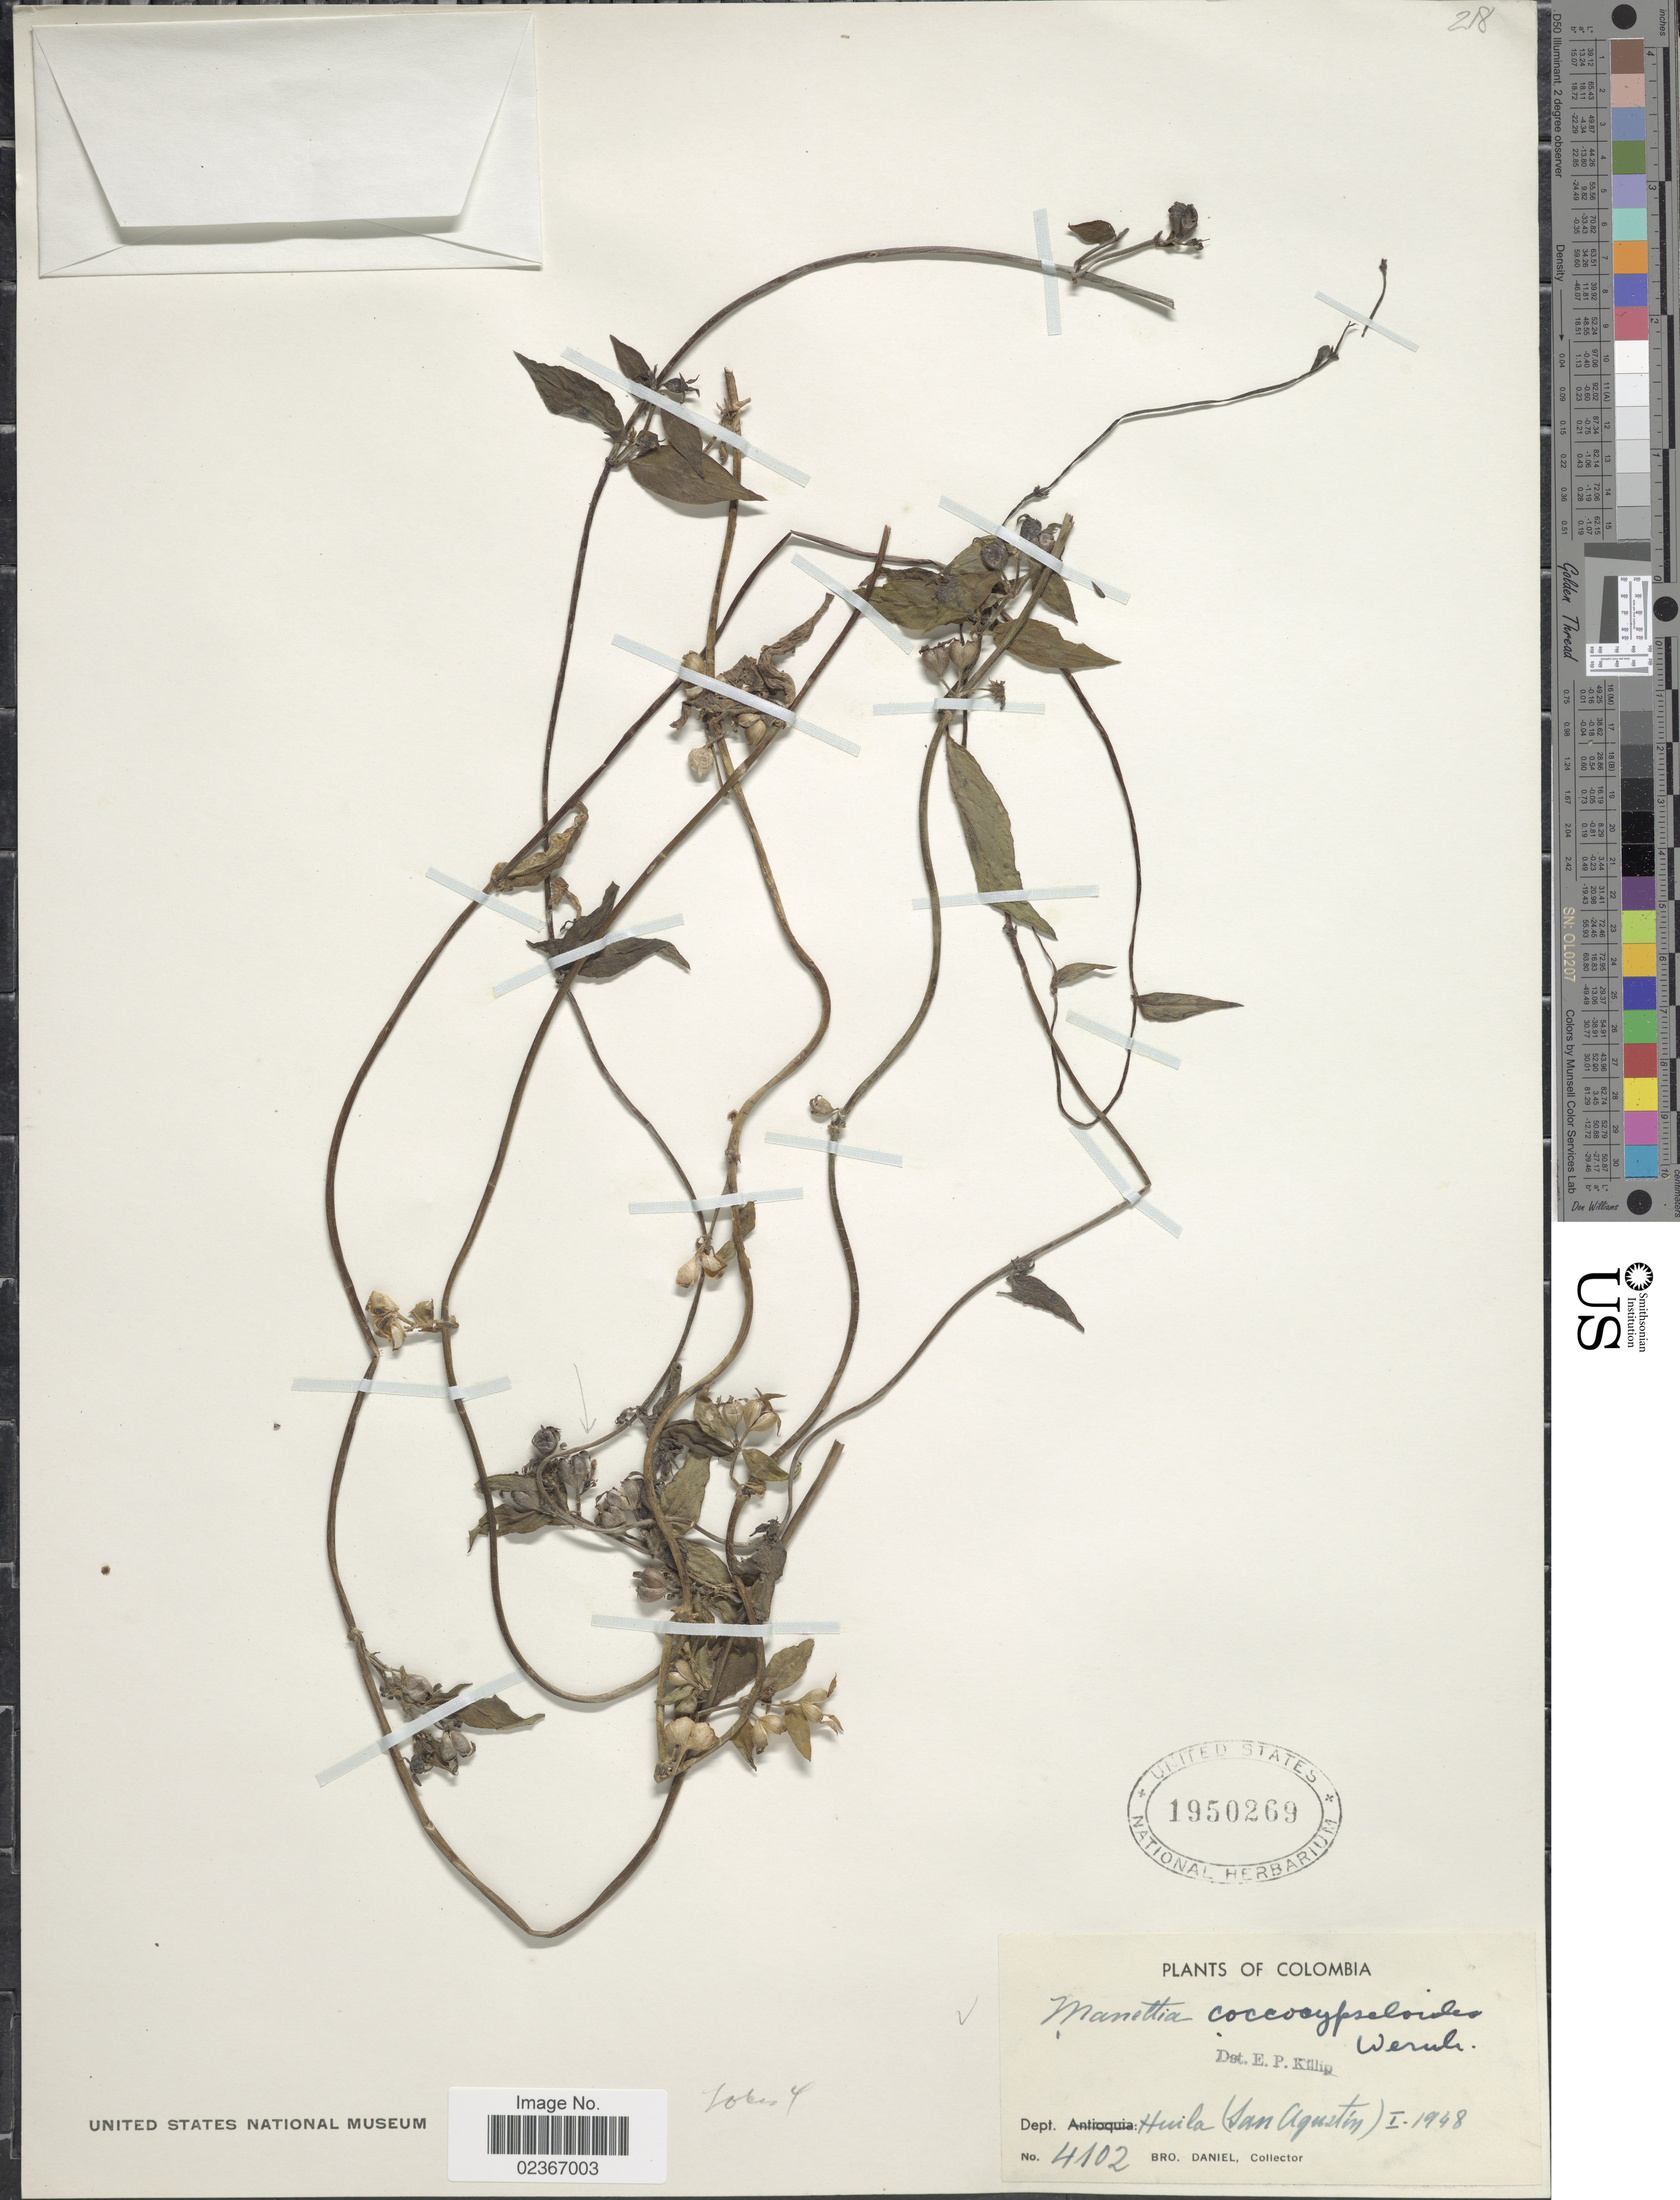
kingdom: Plantae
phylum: Tracheophyta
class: Magnoliopsida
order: Gentianales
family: Rubiaceae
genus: Manettia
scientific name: Manettia coccocypseloides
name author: Wernham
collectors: Bro. Daniel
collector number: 4102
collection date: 1948-01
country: Colombia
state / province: Huila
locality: Dept. Huila: (San Agustin)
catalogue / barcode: US 1950269